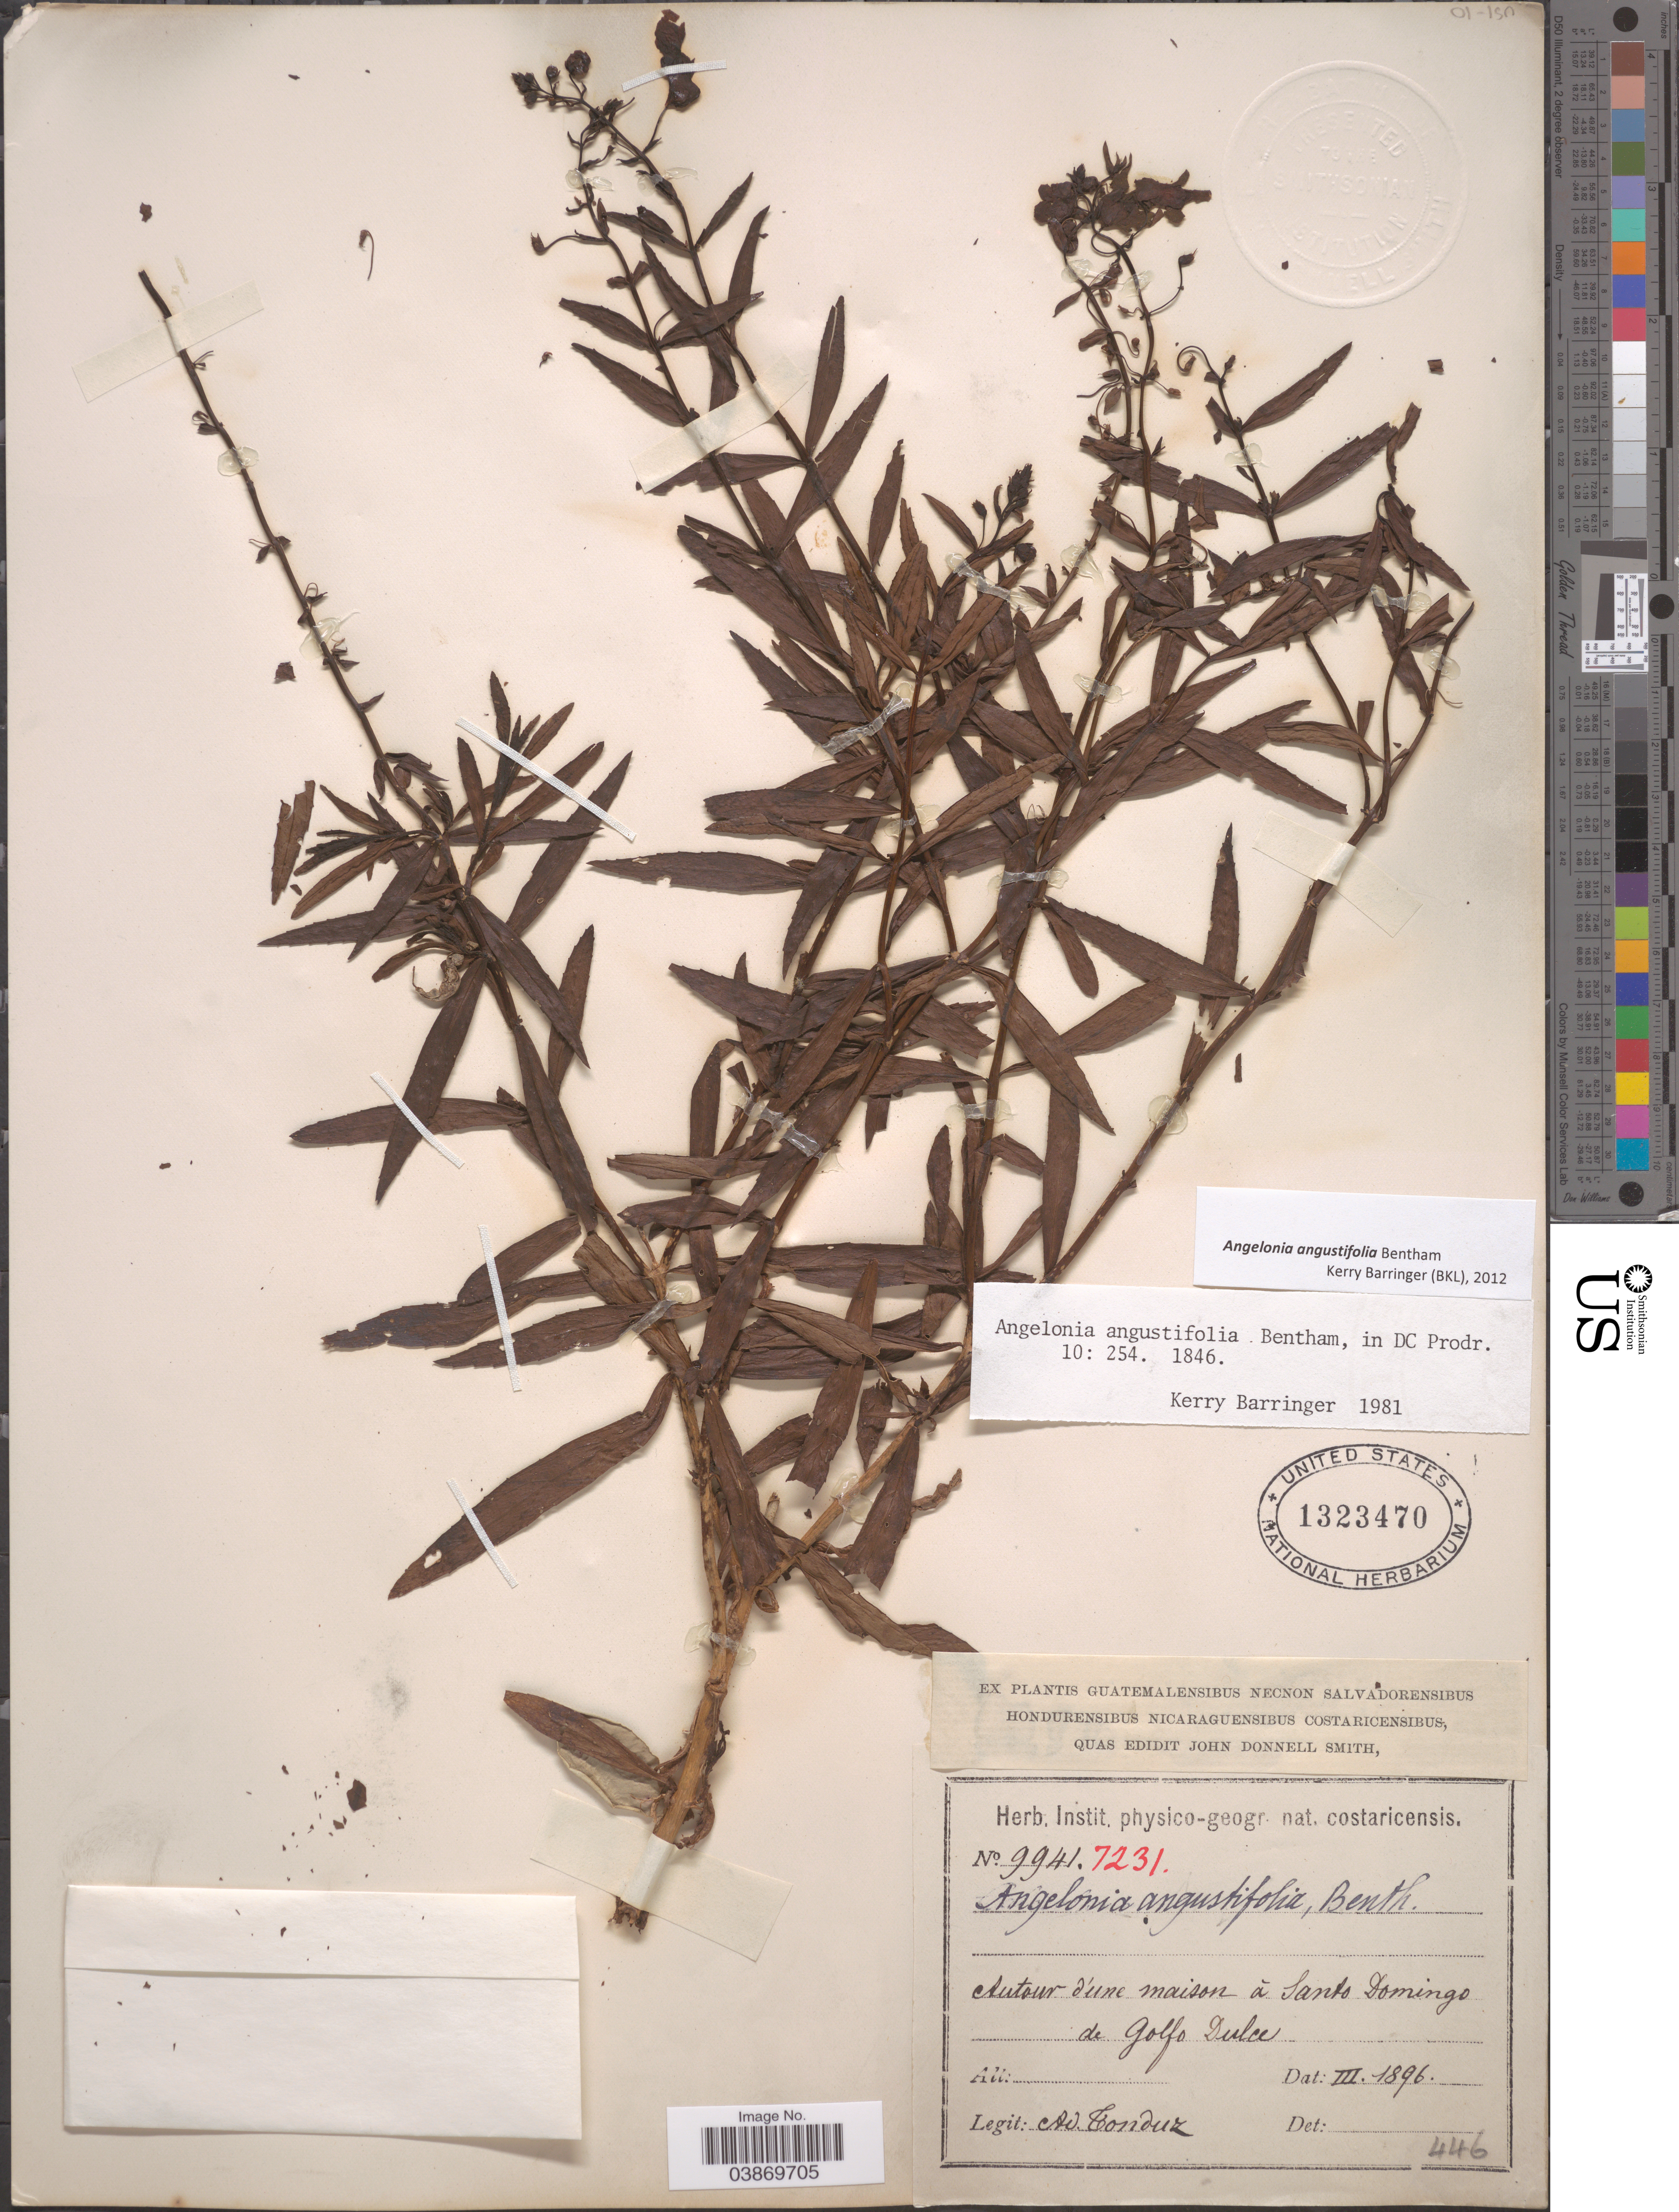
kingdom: Plantae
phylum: Tracheophyta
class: Magnoliopsida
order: Lamiales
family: Plantaginaceae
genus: Angelonia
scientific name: Angelonia angustifolia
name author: Benth.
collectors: A. Tonduz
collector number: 9941/7231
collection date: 1896-03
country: Costa Rica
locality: Autour dúne maison á Santo Domingo de Golfo Dulce.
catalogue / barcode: US 1323470